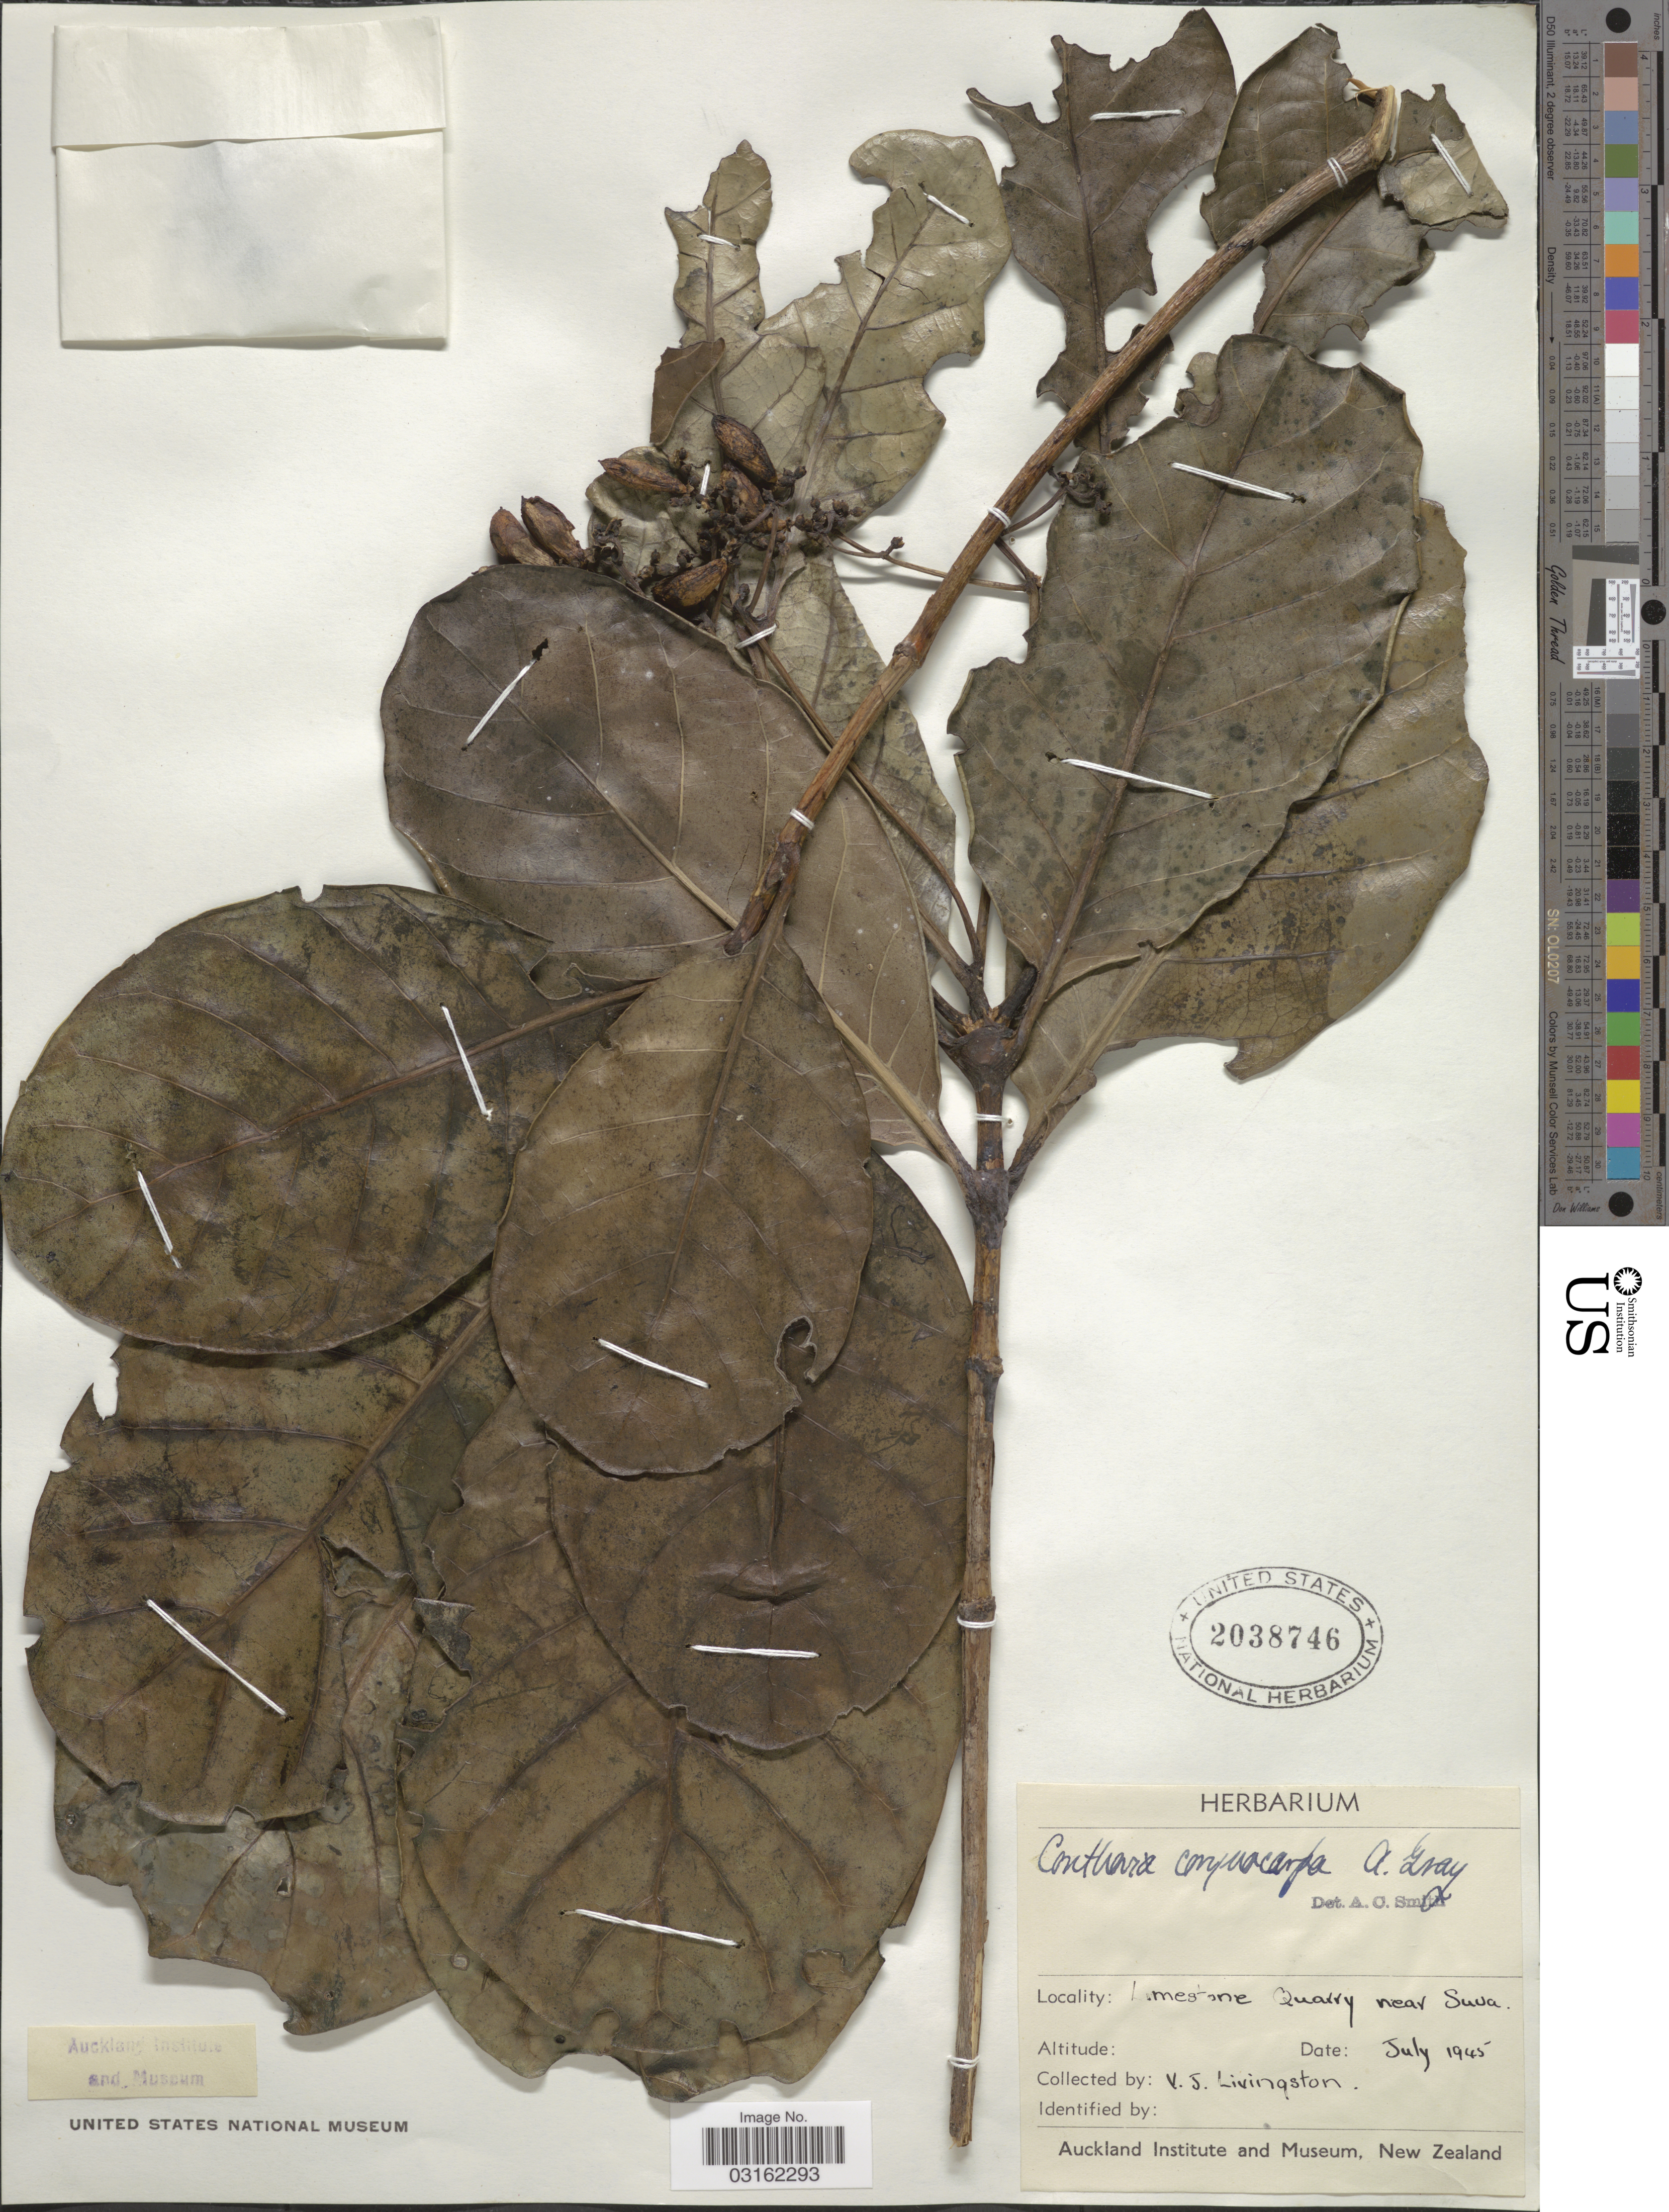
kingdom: Plantae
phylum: Tracheophyta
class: Magnoliopsida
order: Gentianales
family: Loganiaceae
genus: Neuburgia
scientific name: Neuburgia corynocarpa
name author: (A. Gray) Leenh.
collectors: V. Livingston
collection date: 1945-07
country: New Zealand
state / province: Auckland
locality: Limestone Quarry near Suva.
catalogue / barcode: US 2038746